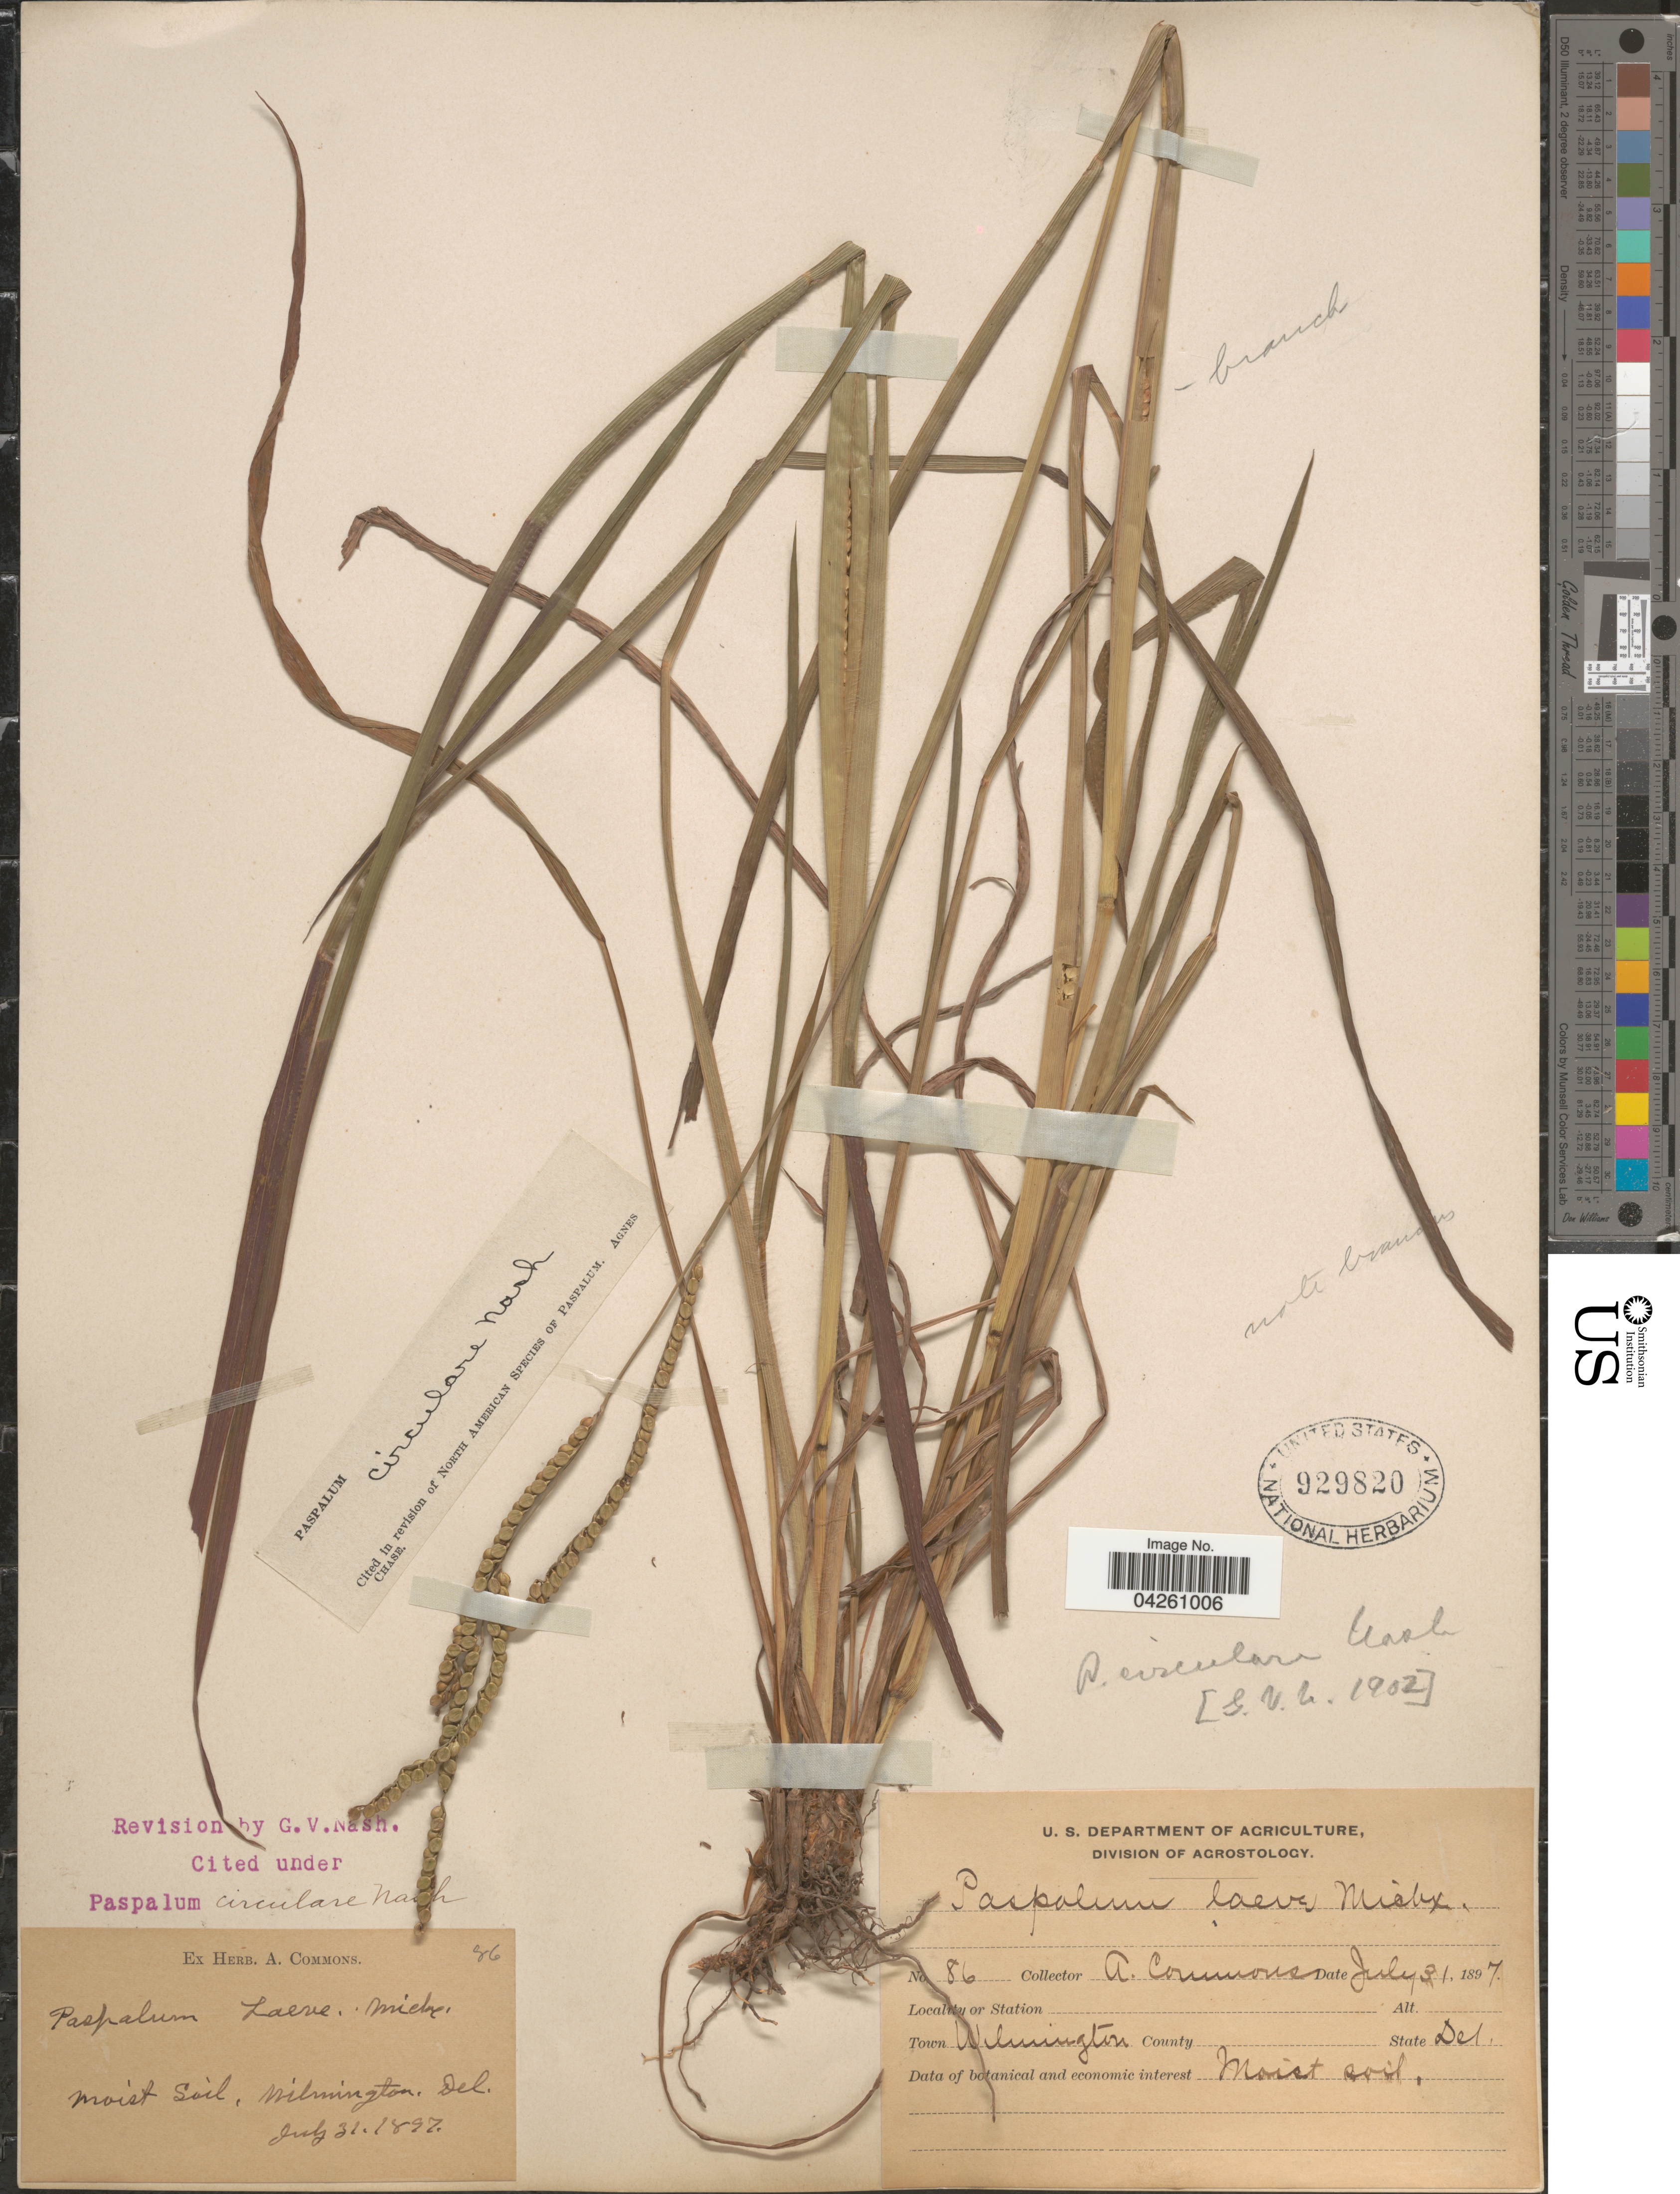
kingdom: Plantae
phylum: Tracheophyta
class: Liliopsida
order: Poales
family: Poaceae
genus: Paspalum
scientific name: Paspalum circulare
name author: Nash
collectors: A. Commons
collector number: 86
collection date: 1897-07-31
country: United States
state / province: Delaware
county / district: New Castle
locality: Town Wilmington.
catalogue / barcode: US 929820